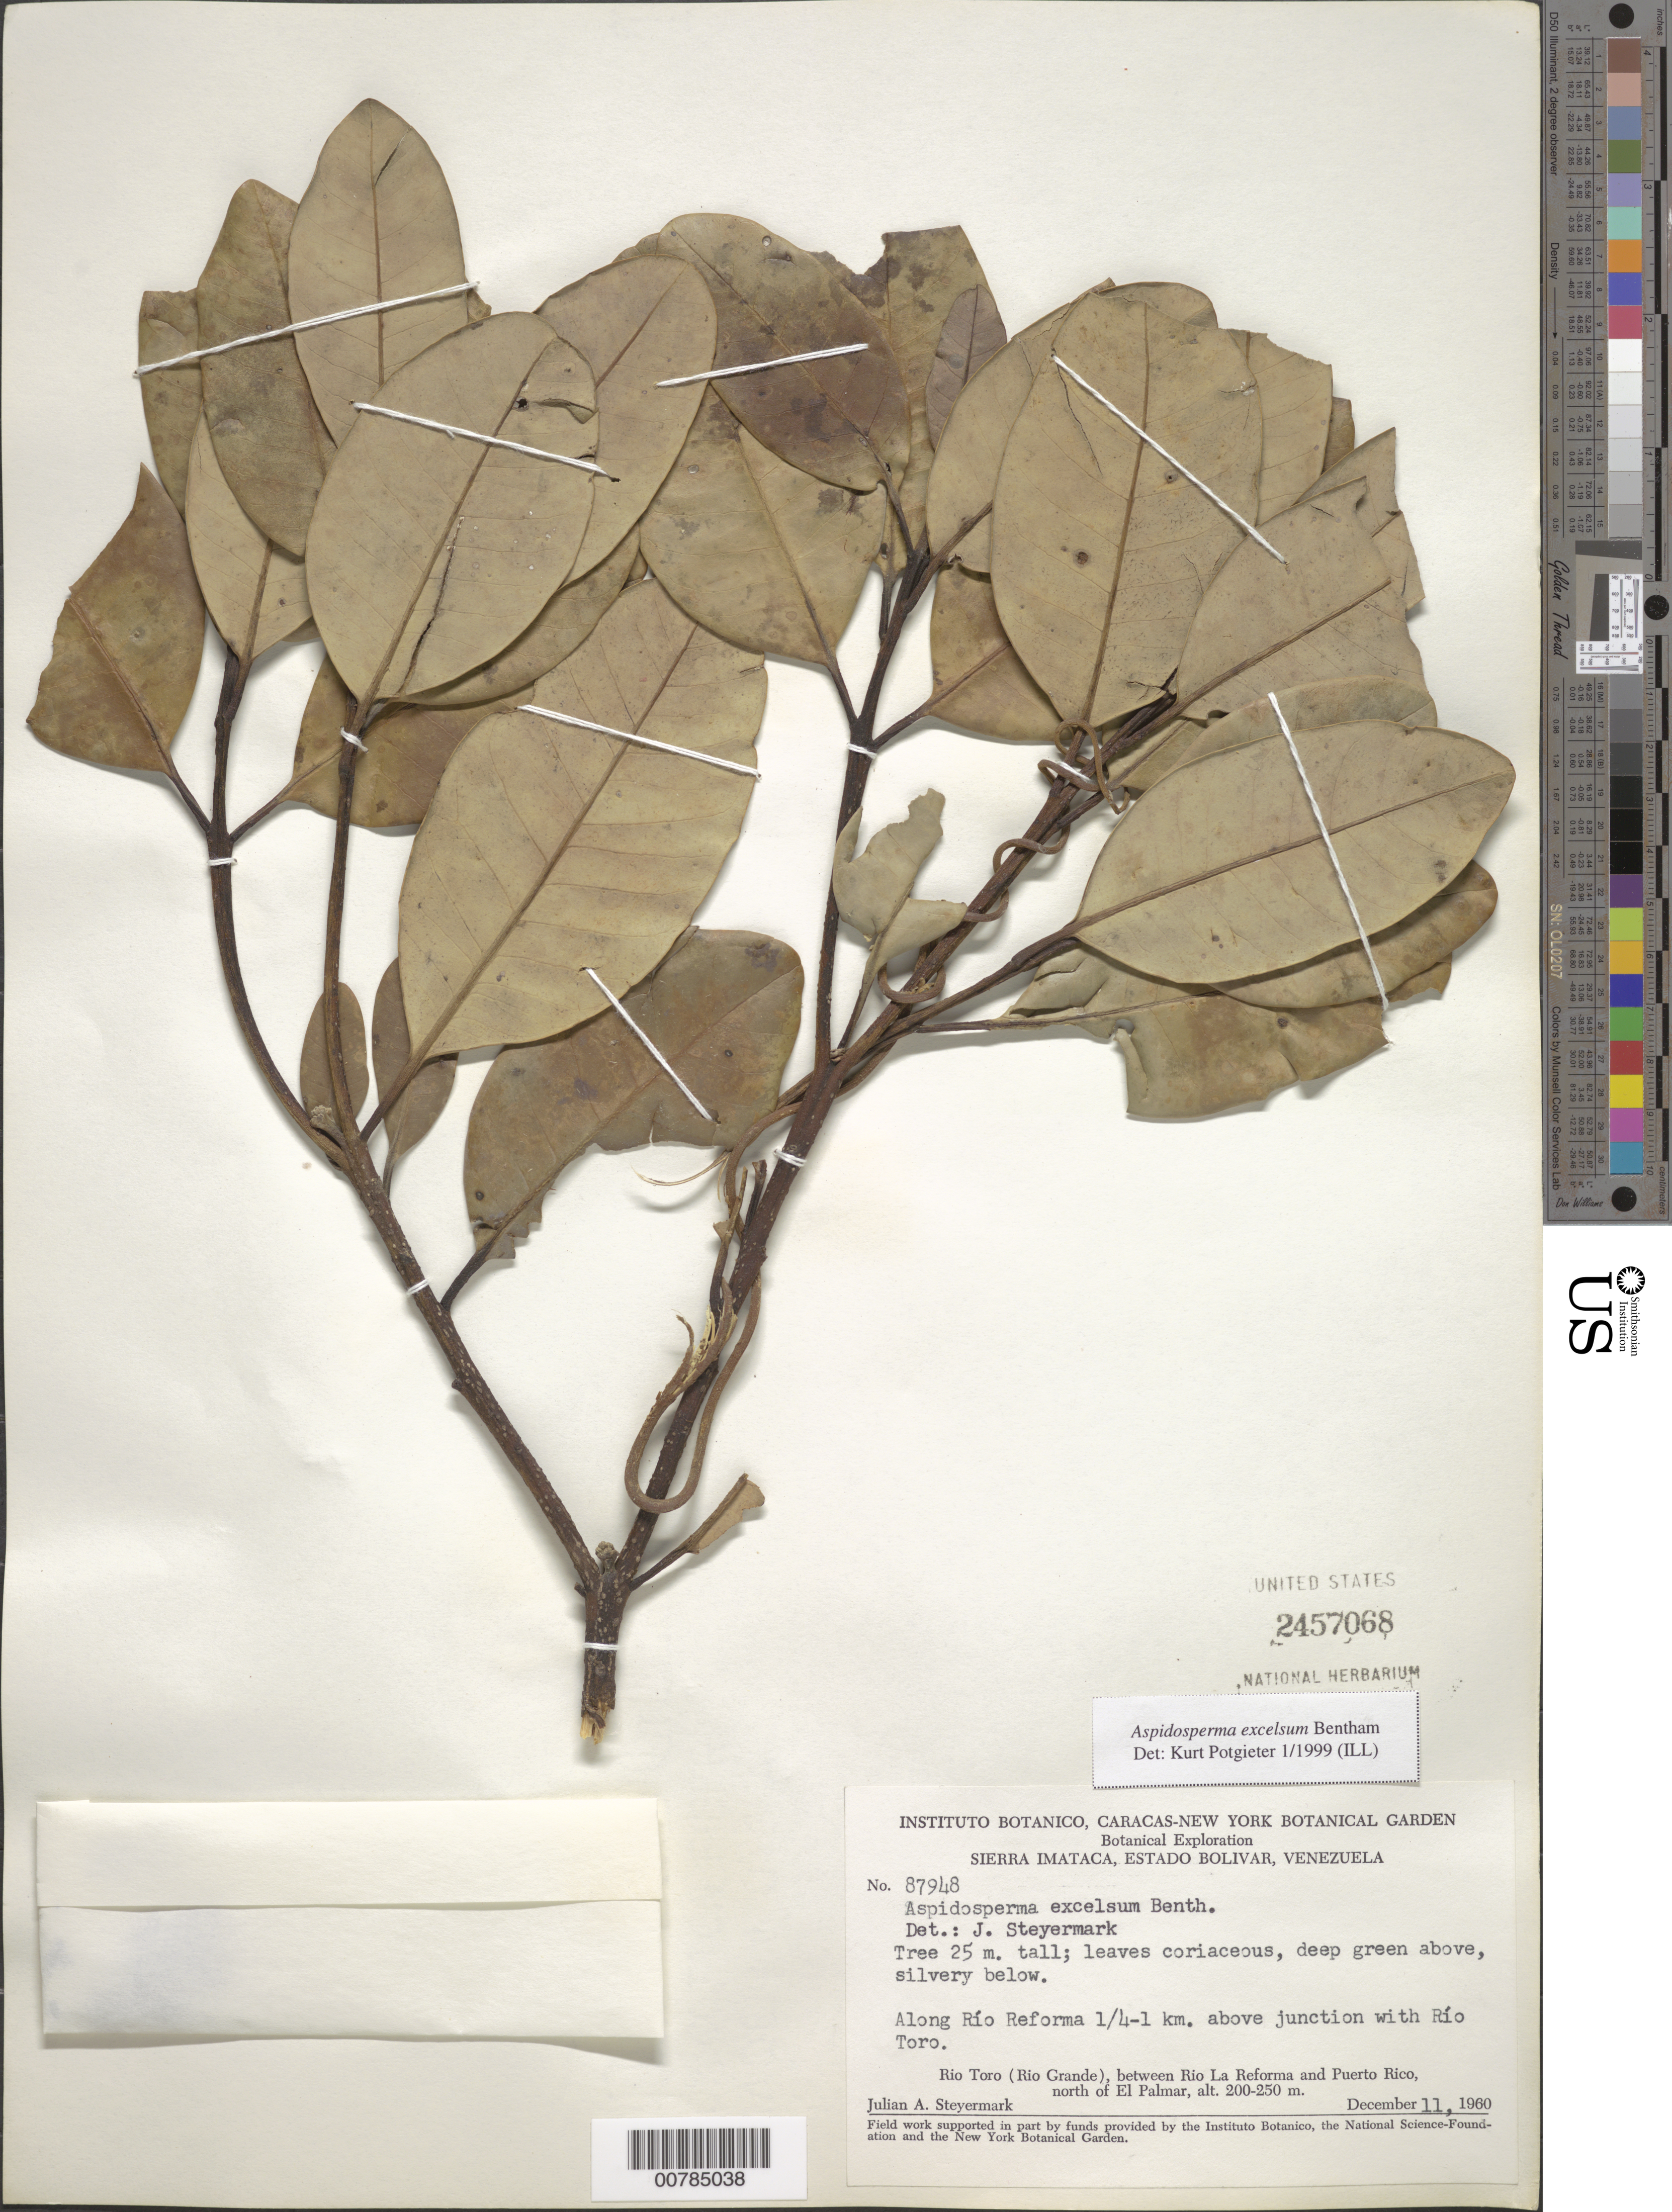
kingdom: Plantae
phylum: Tracheophyta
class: Magnoliopsida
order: Gentianales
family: Apocynaceae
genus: Aspidosperma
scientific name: Aspidosperma excelsum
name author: Benth.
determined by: Potgieter, K.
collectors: J. Steyermark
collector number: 87948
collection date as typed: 11-Dec-60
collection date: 1960-12-11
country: Venezuela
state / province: Bolívar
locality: Río Reforma, 0.25-1 km above junction with Río Toro (Río Grande), between Río La Reforma and Puerto Rico, N of El Palmar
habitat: Along rio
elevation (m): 200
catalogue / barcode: US 2457068